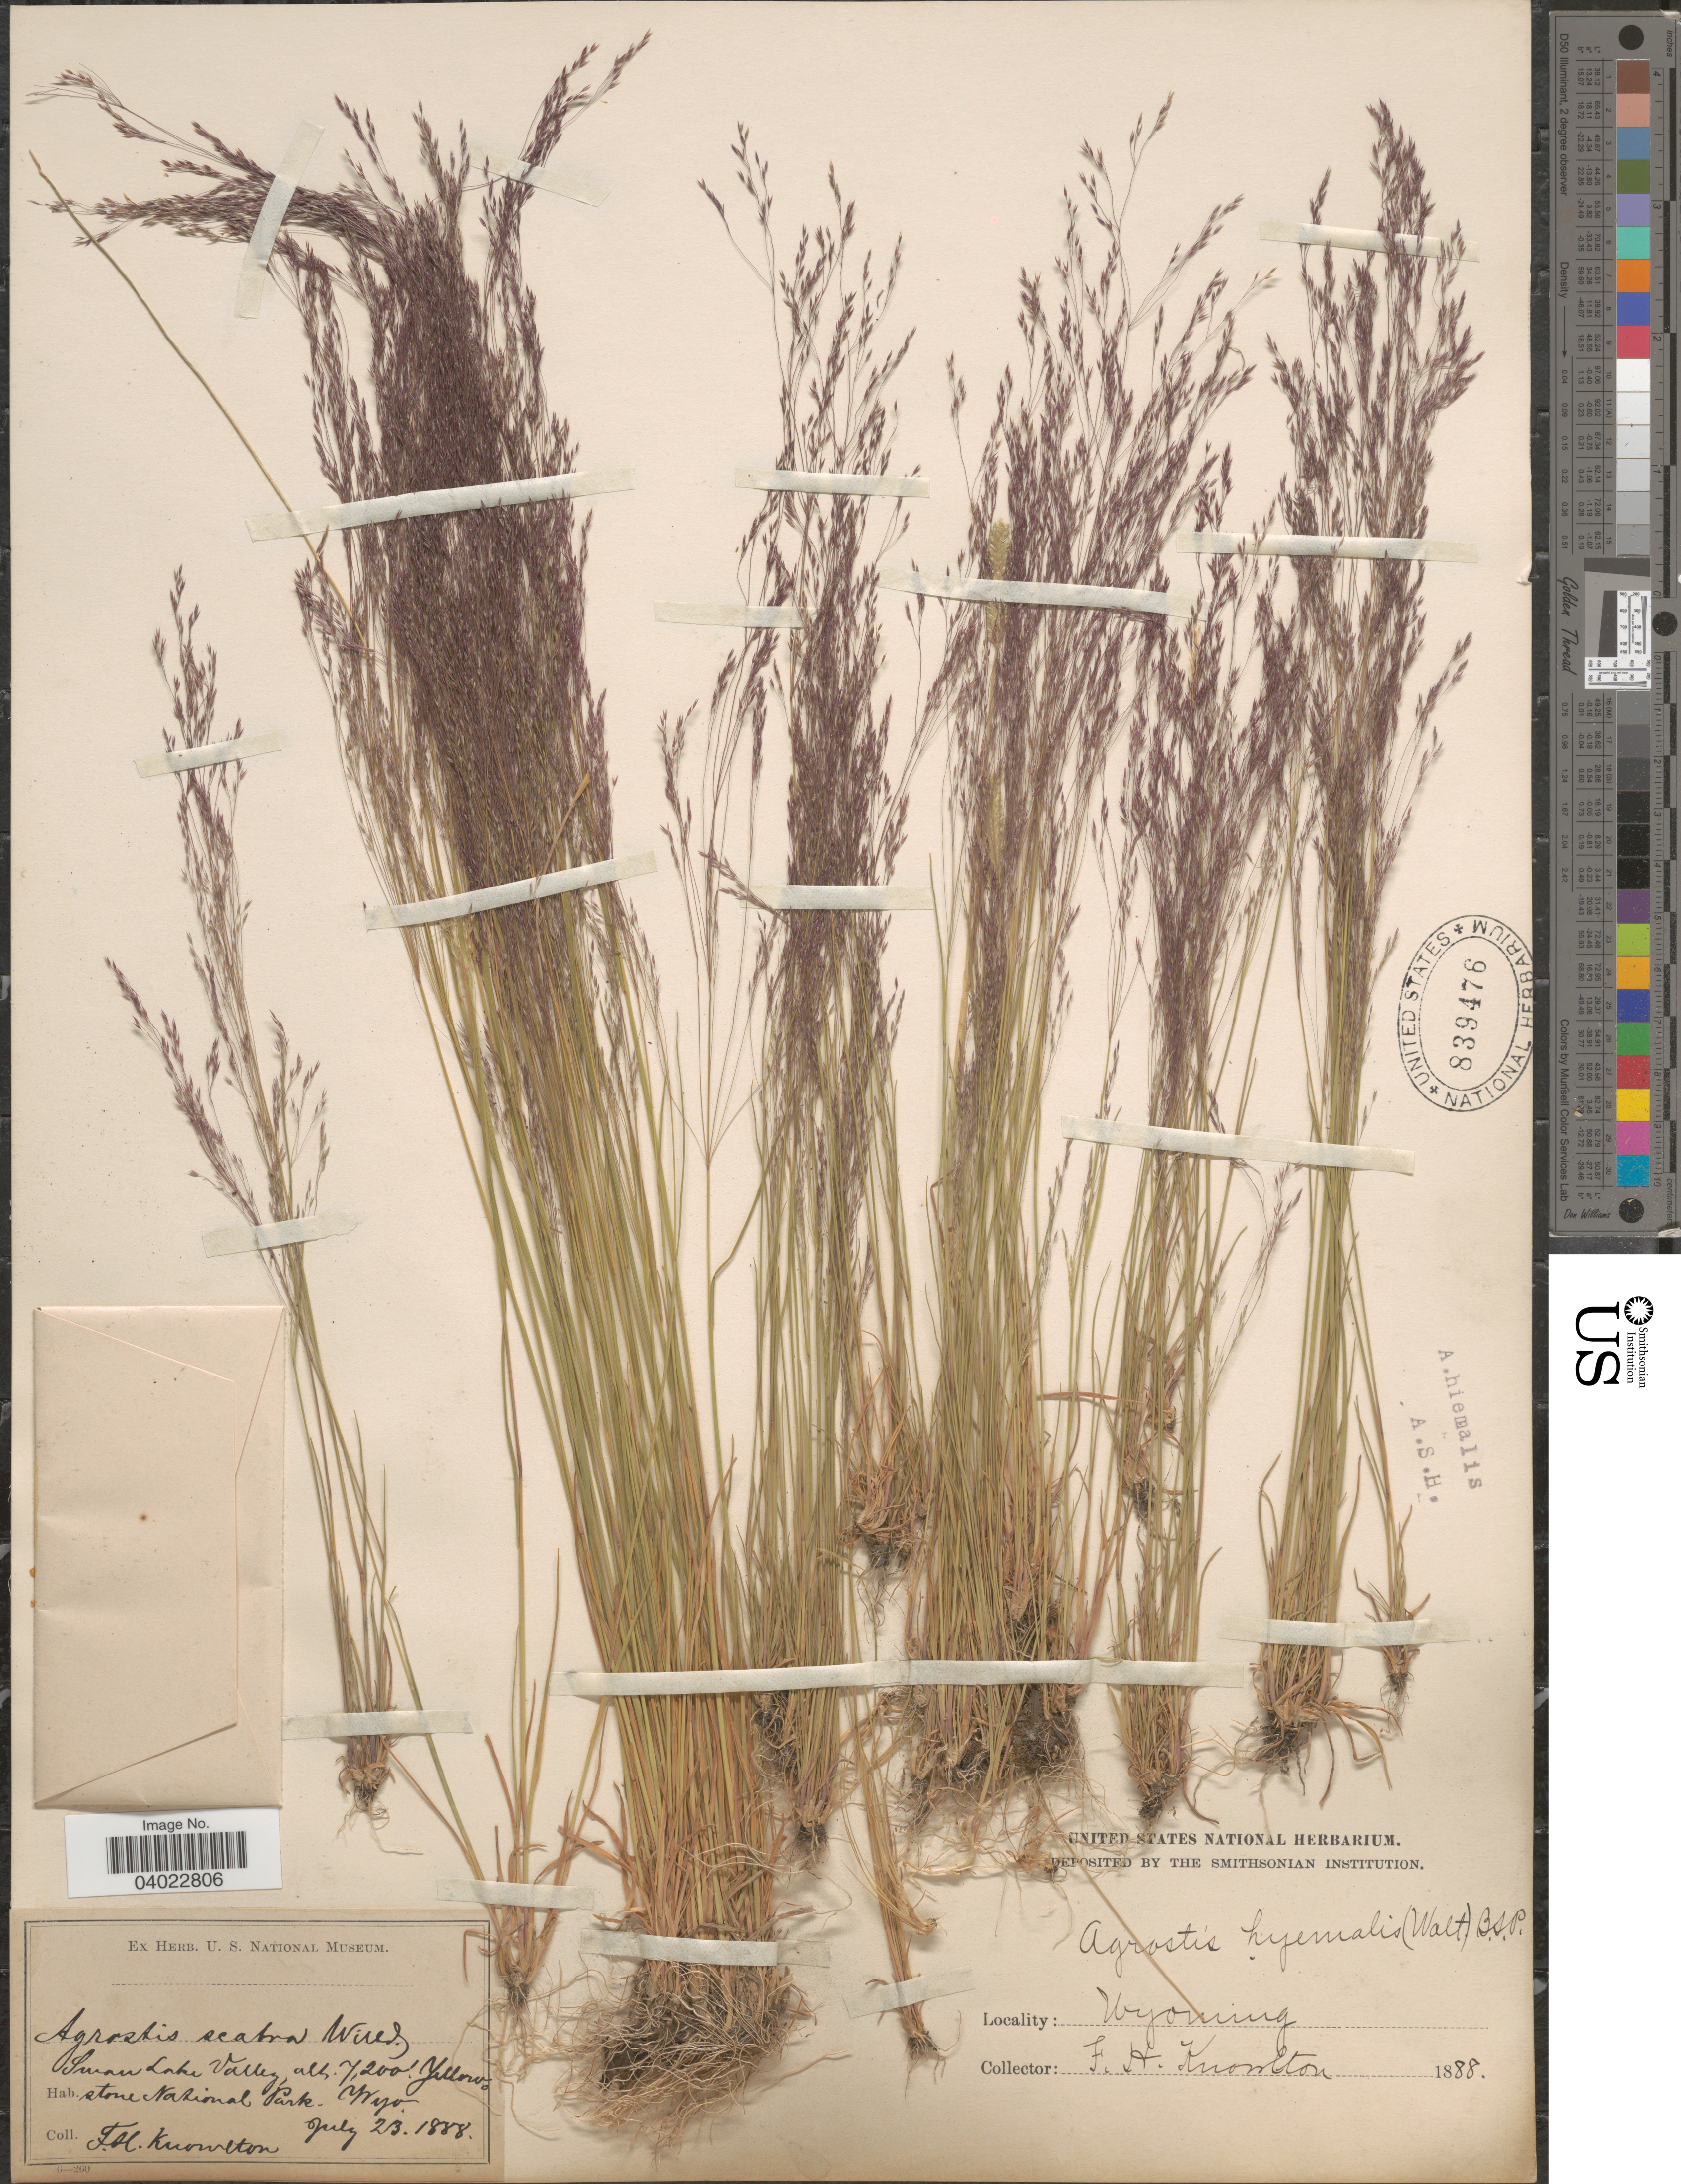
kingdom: Plantae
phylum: Tracheophyta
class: Liliopsida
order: Poales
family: Poaceae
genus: Agrostis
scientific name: Agrostis scabra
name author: Willd.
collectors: F. H. Knowlton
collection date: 1888-07-23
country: United States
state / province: Wyoming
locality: Swan Lake Valley. Yellowstone National Park.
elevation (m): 2195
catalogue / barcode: US 839476